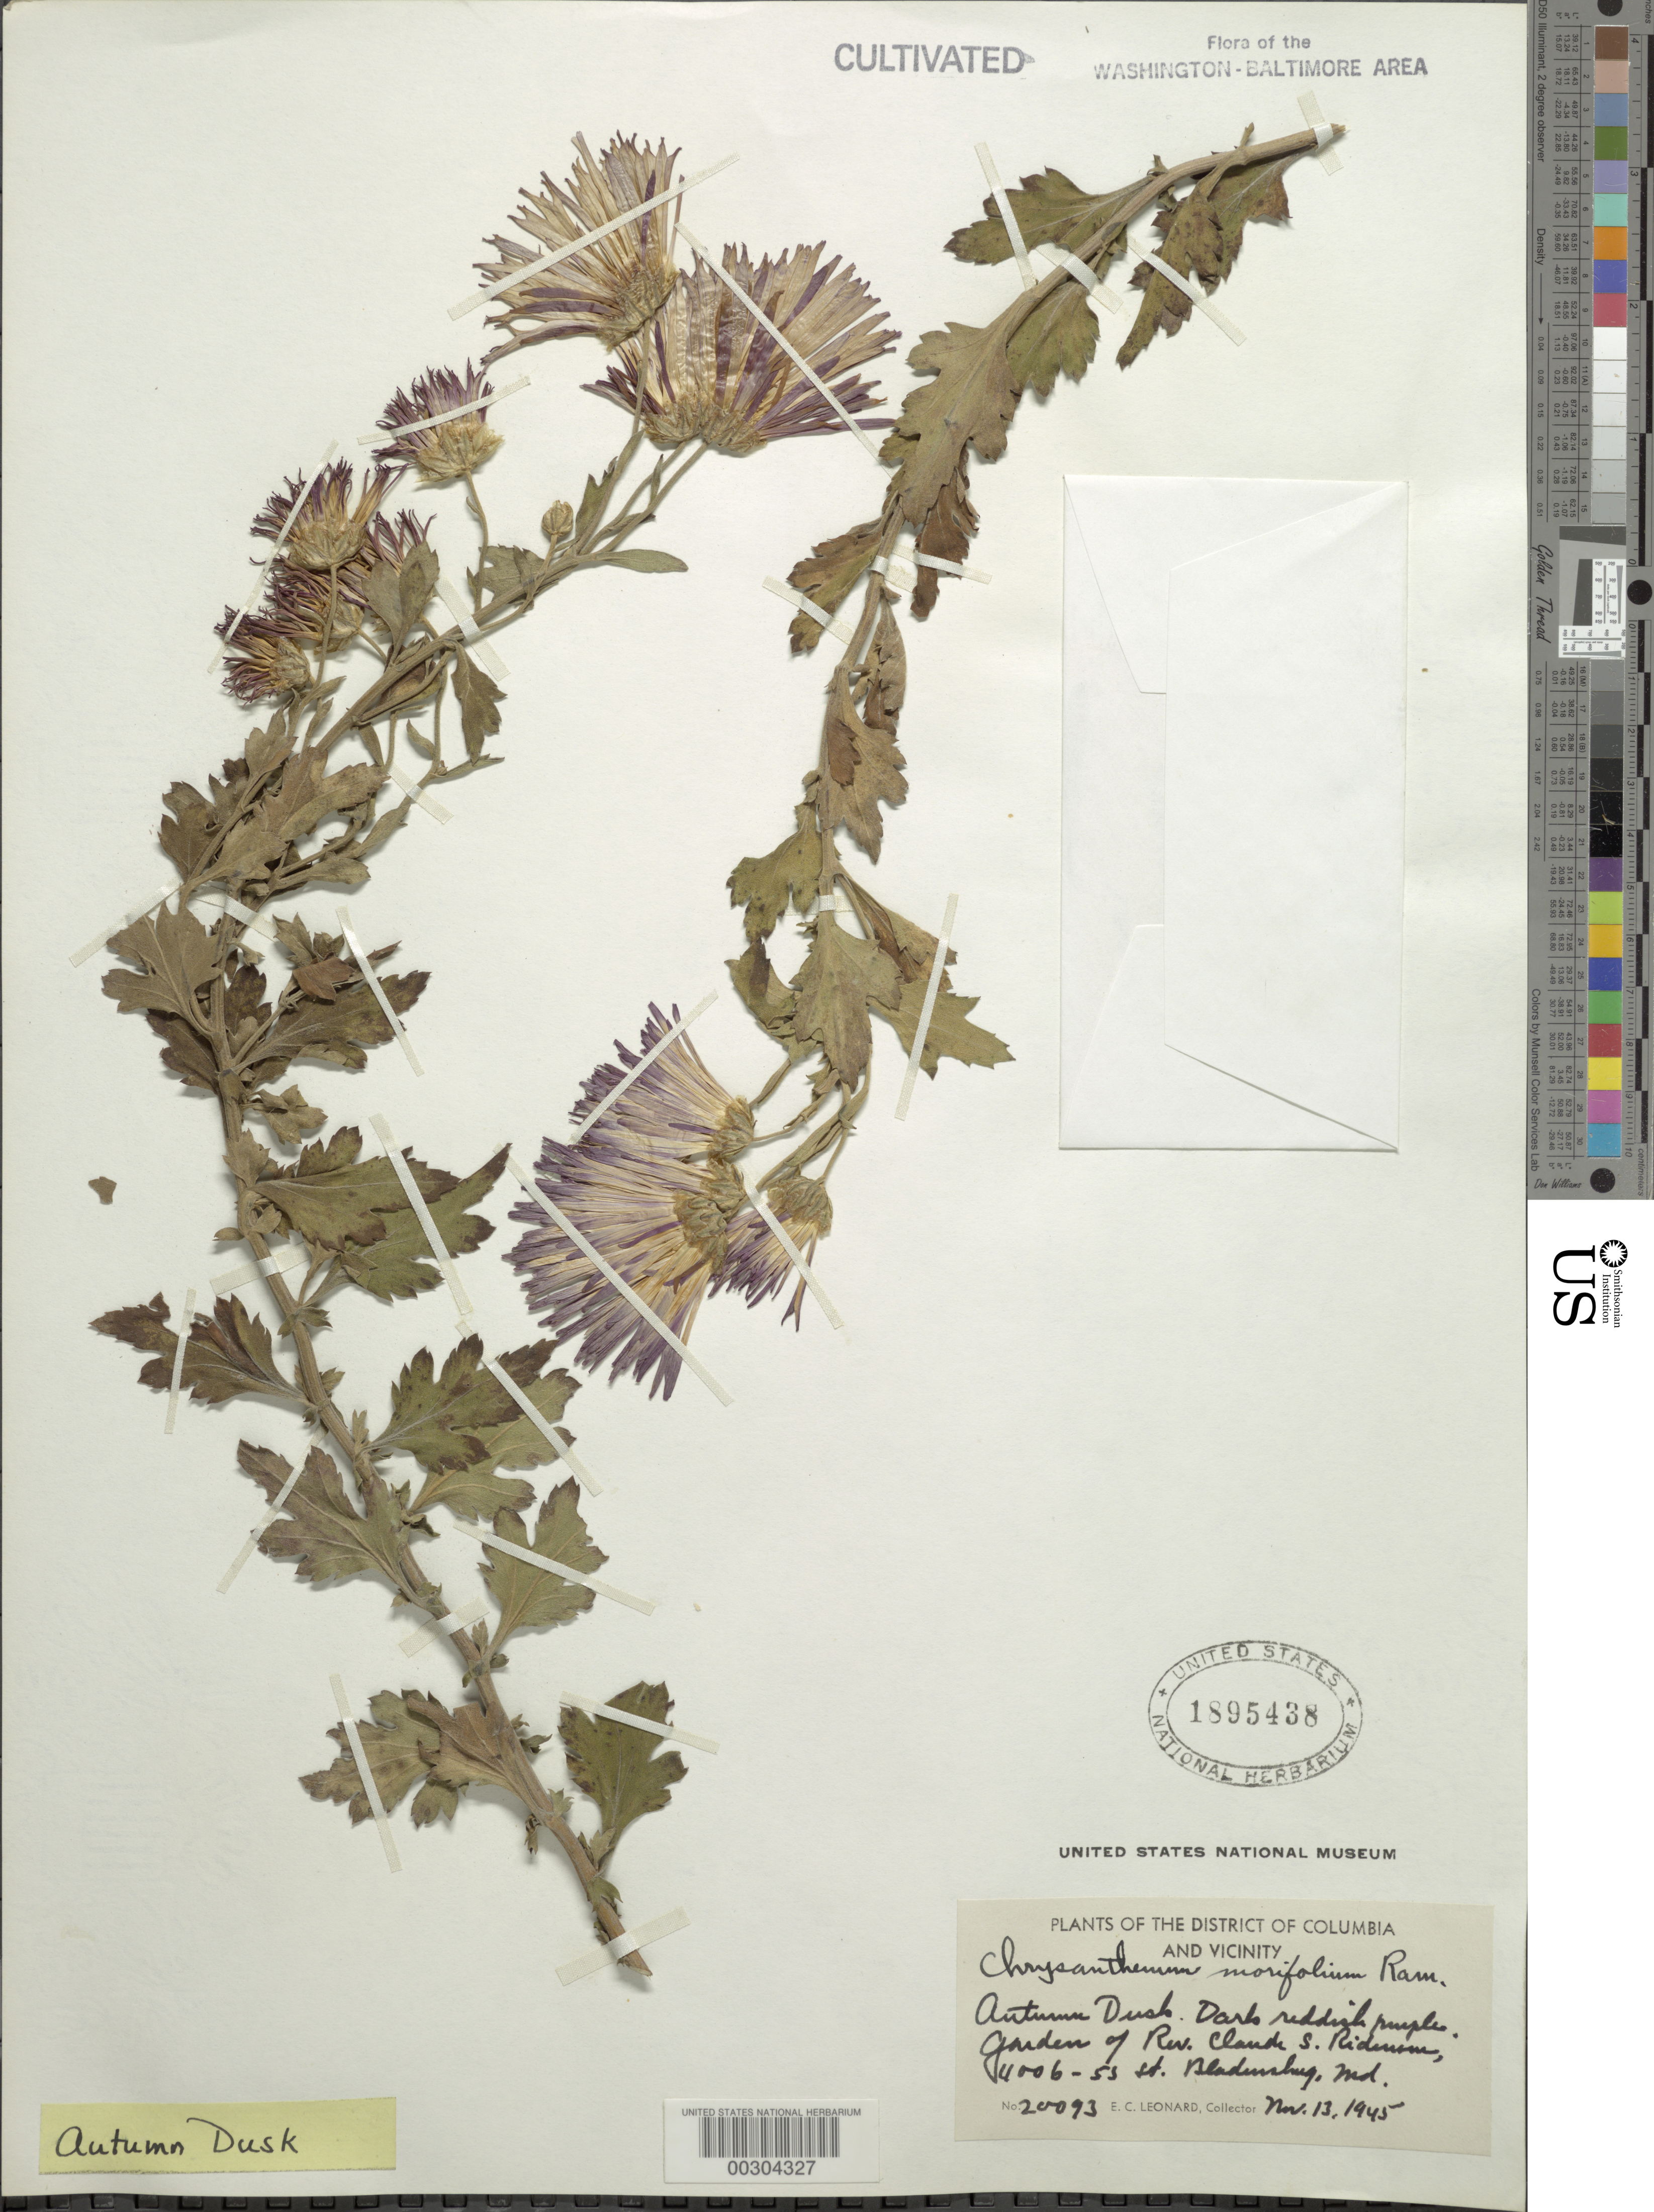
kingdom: Plantae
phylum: Tracheophyta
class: Magnoliopsida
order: Asterales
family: Asteraceae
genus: Chrysanthemum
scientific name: Chrysanthemum morifolium 'Autumn Dusk'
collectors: E. C. Leonard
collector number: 20093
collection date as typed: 13 Nov 1945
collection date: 1945-11-13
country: United States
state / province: Maryland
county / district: Prince George's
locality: Bladensburg, 4006 53 St, C.S. Ridenour's garden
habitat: Garden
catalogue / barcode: US 1895438